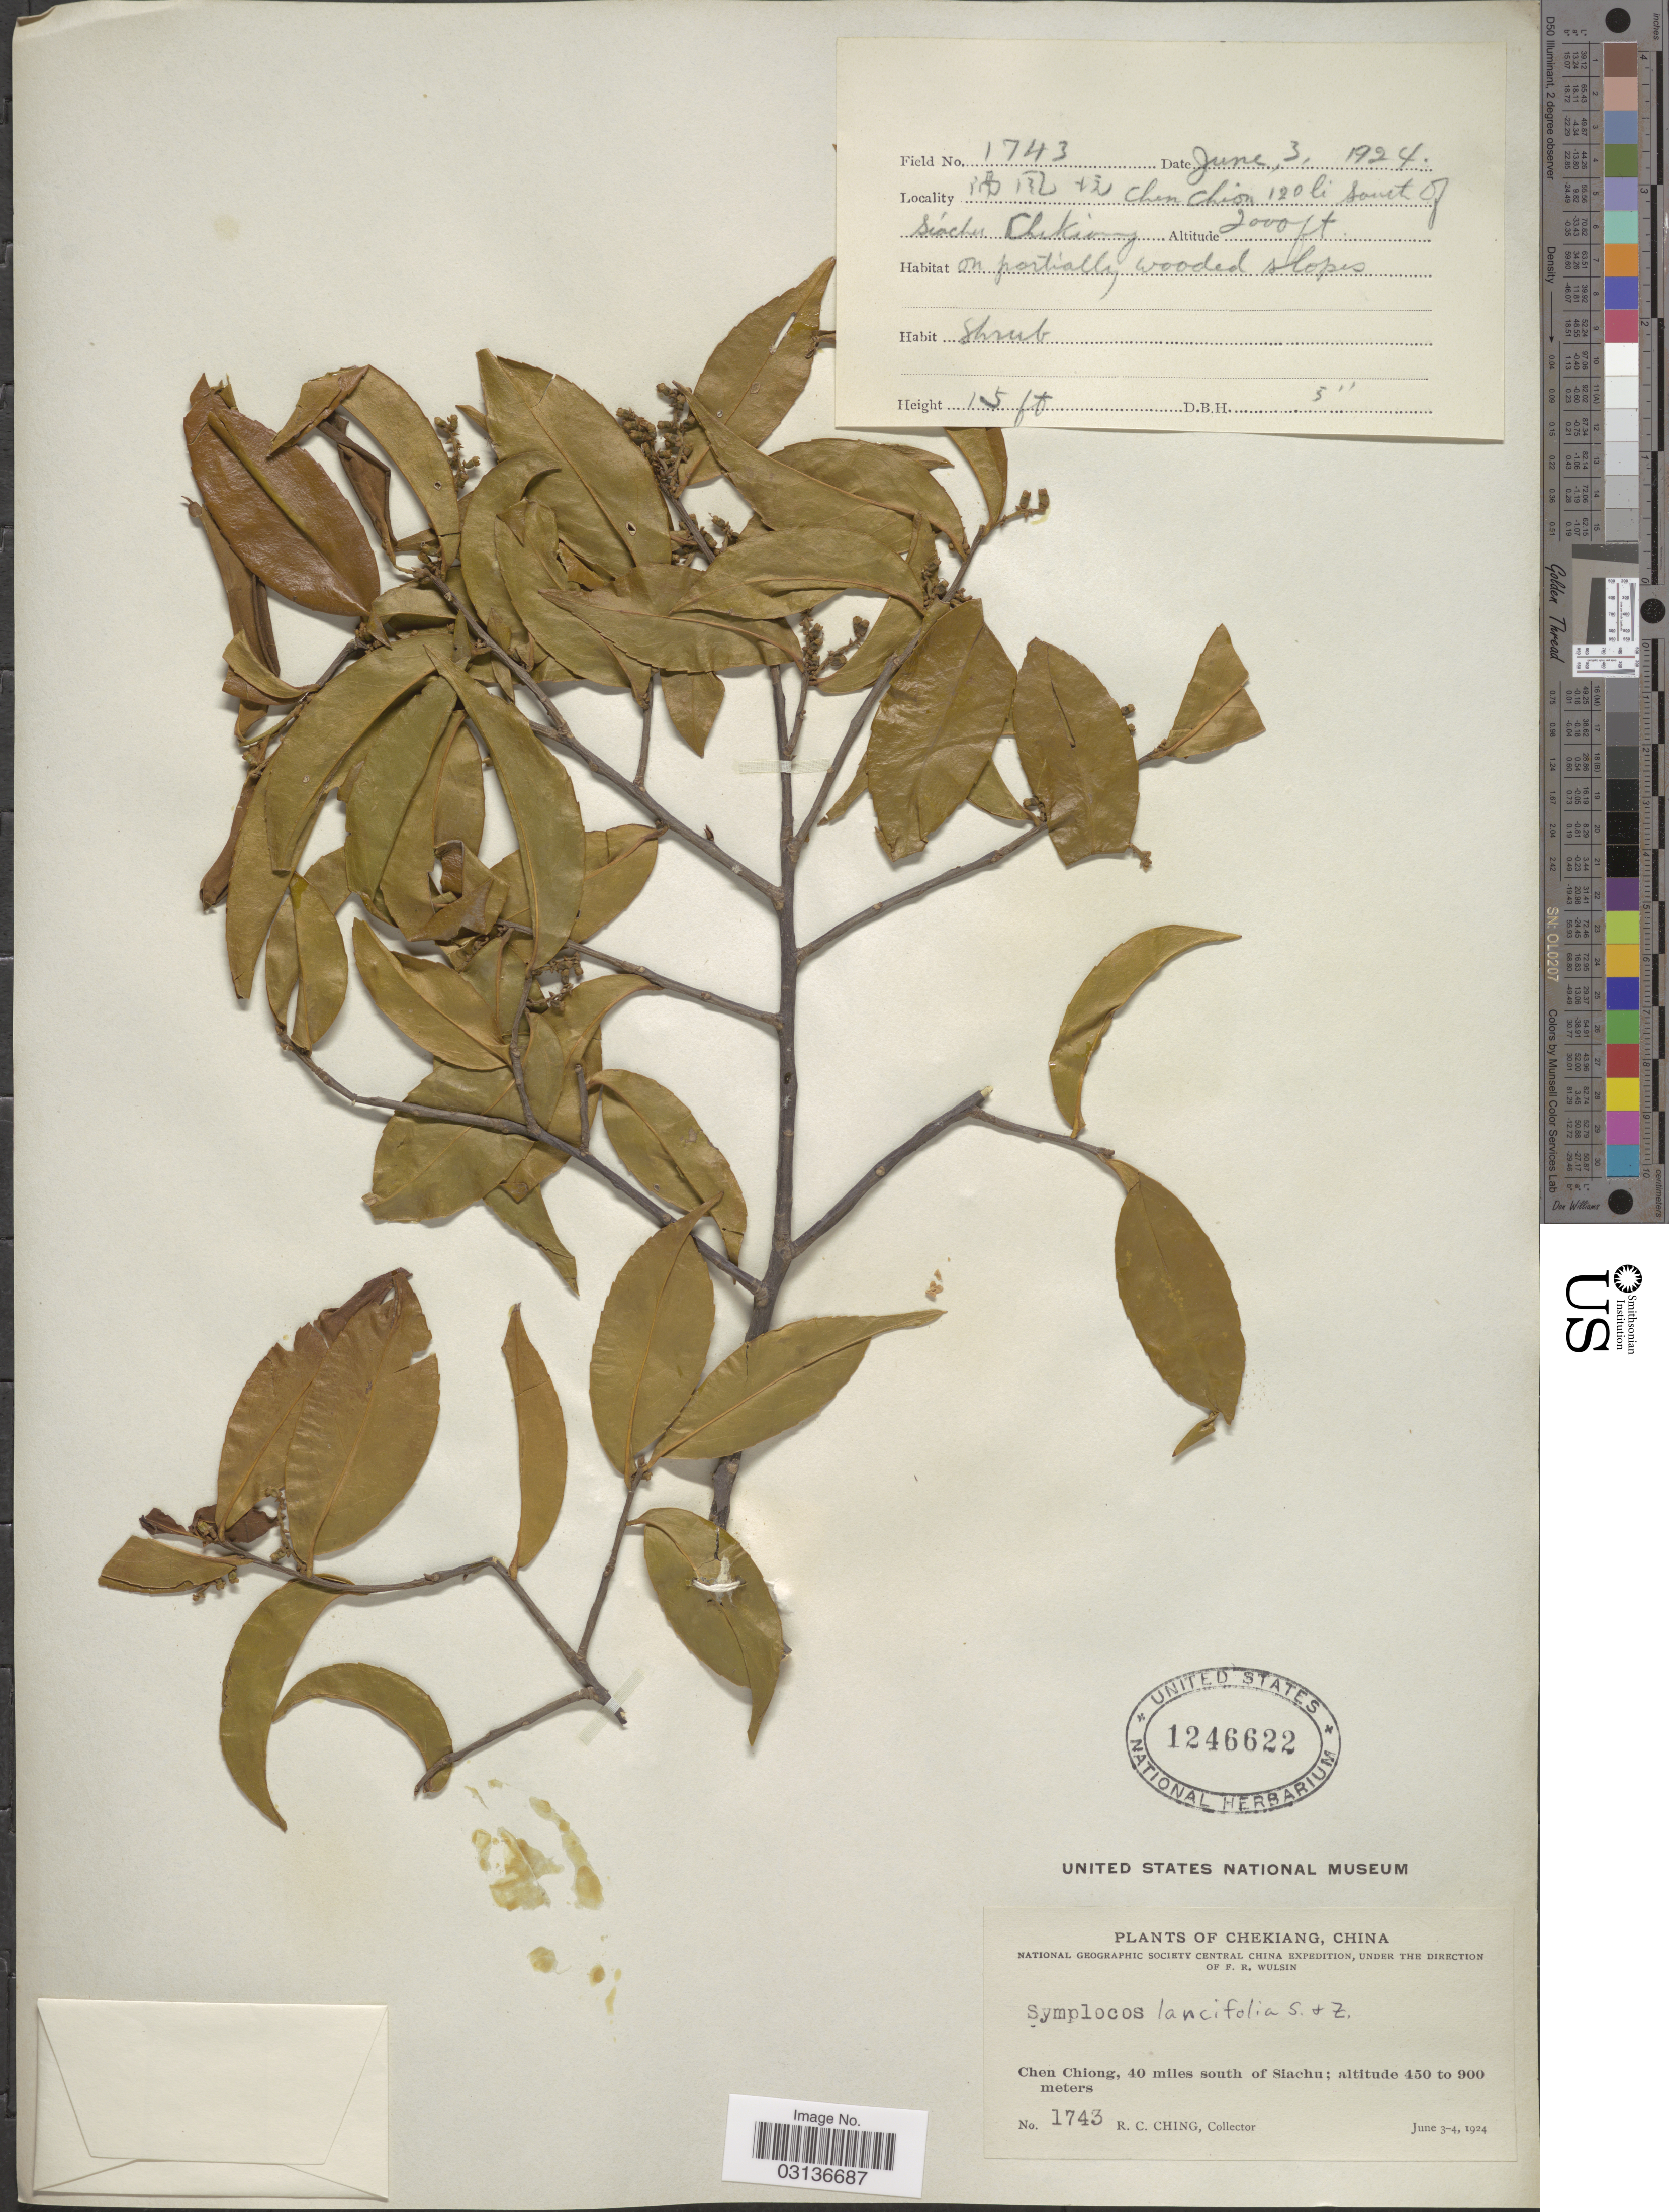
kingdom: Plantae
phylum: Tracheophyta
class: Magnoliopsida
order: Ericales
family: Symplocaceae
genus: Symplocos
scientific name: Symplocos lancifolia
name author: Siebert & Zucc.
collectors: R. C. Ching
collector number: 1743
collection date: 1924-06-03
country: China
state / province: Zhejiang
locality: X Chen Chion 120 li south of Siachu. Chekiang.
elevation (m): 610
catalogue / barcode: US 1246622